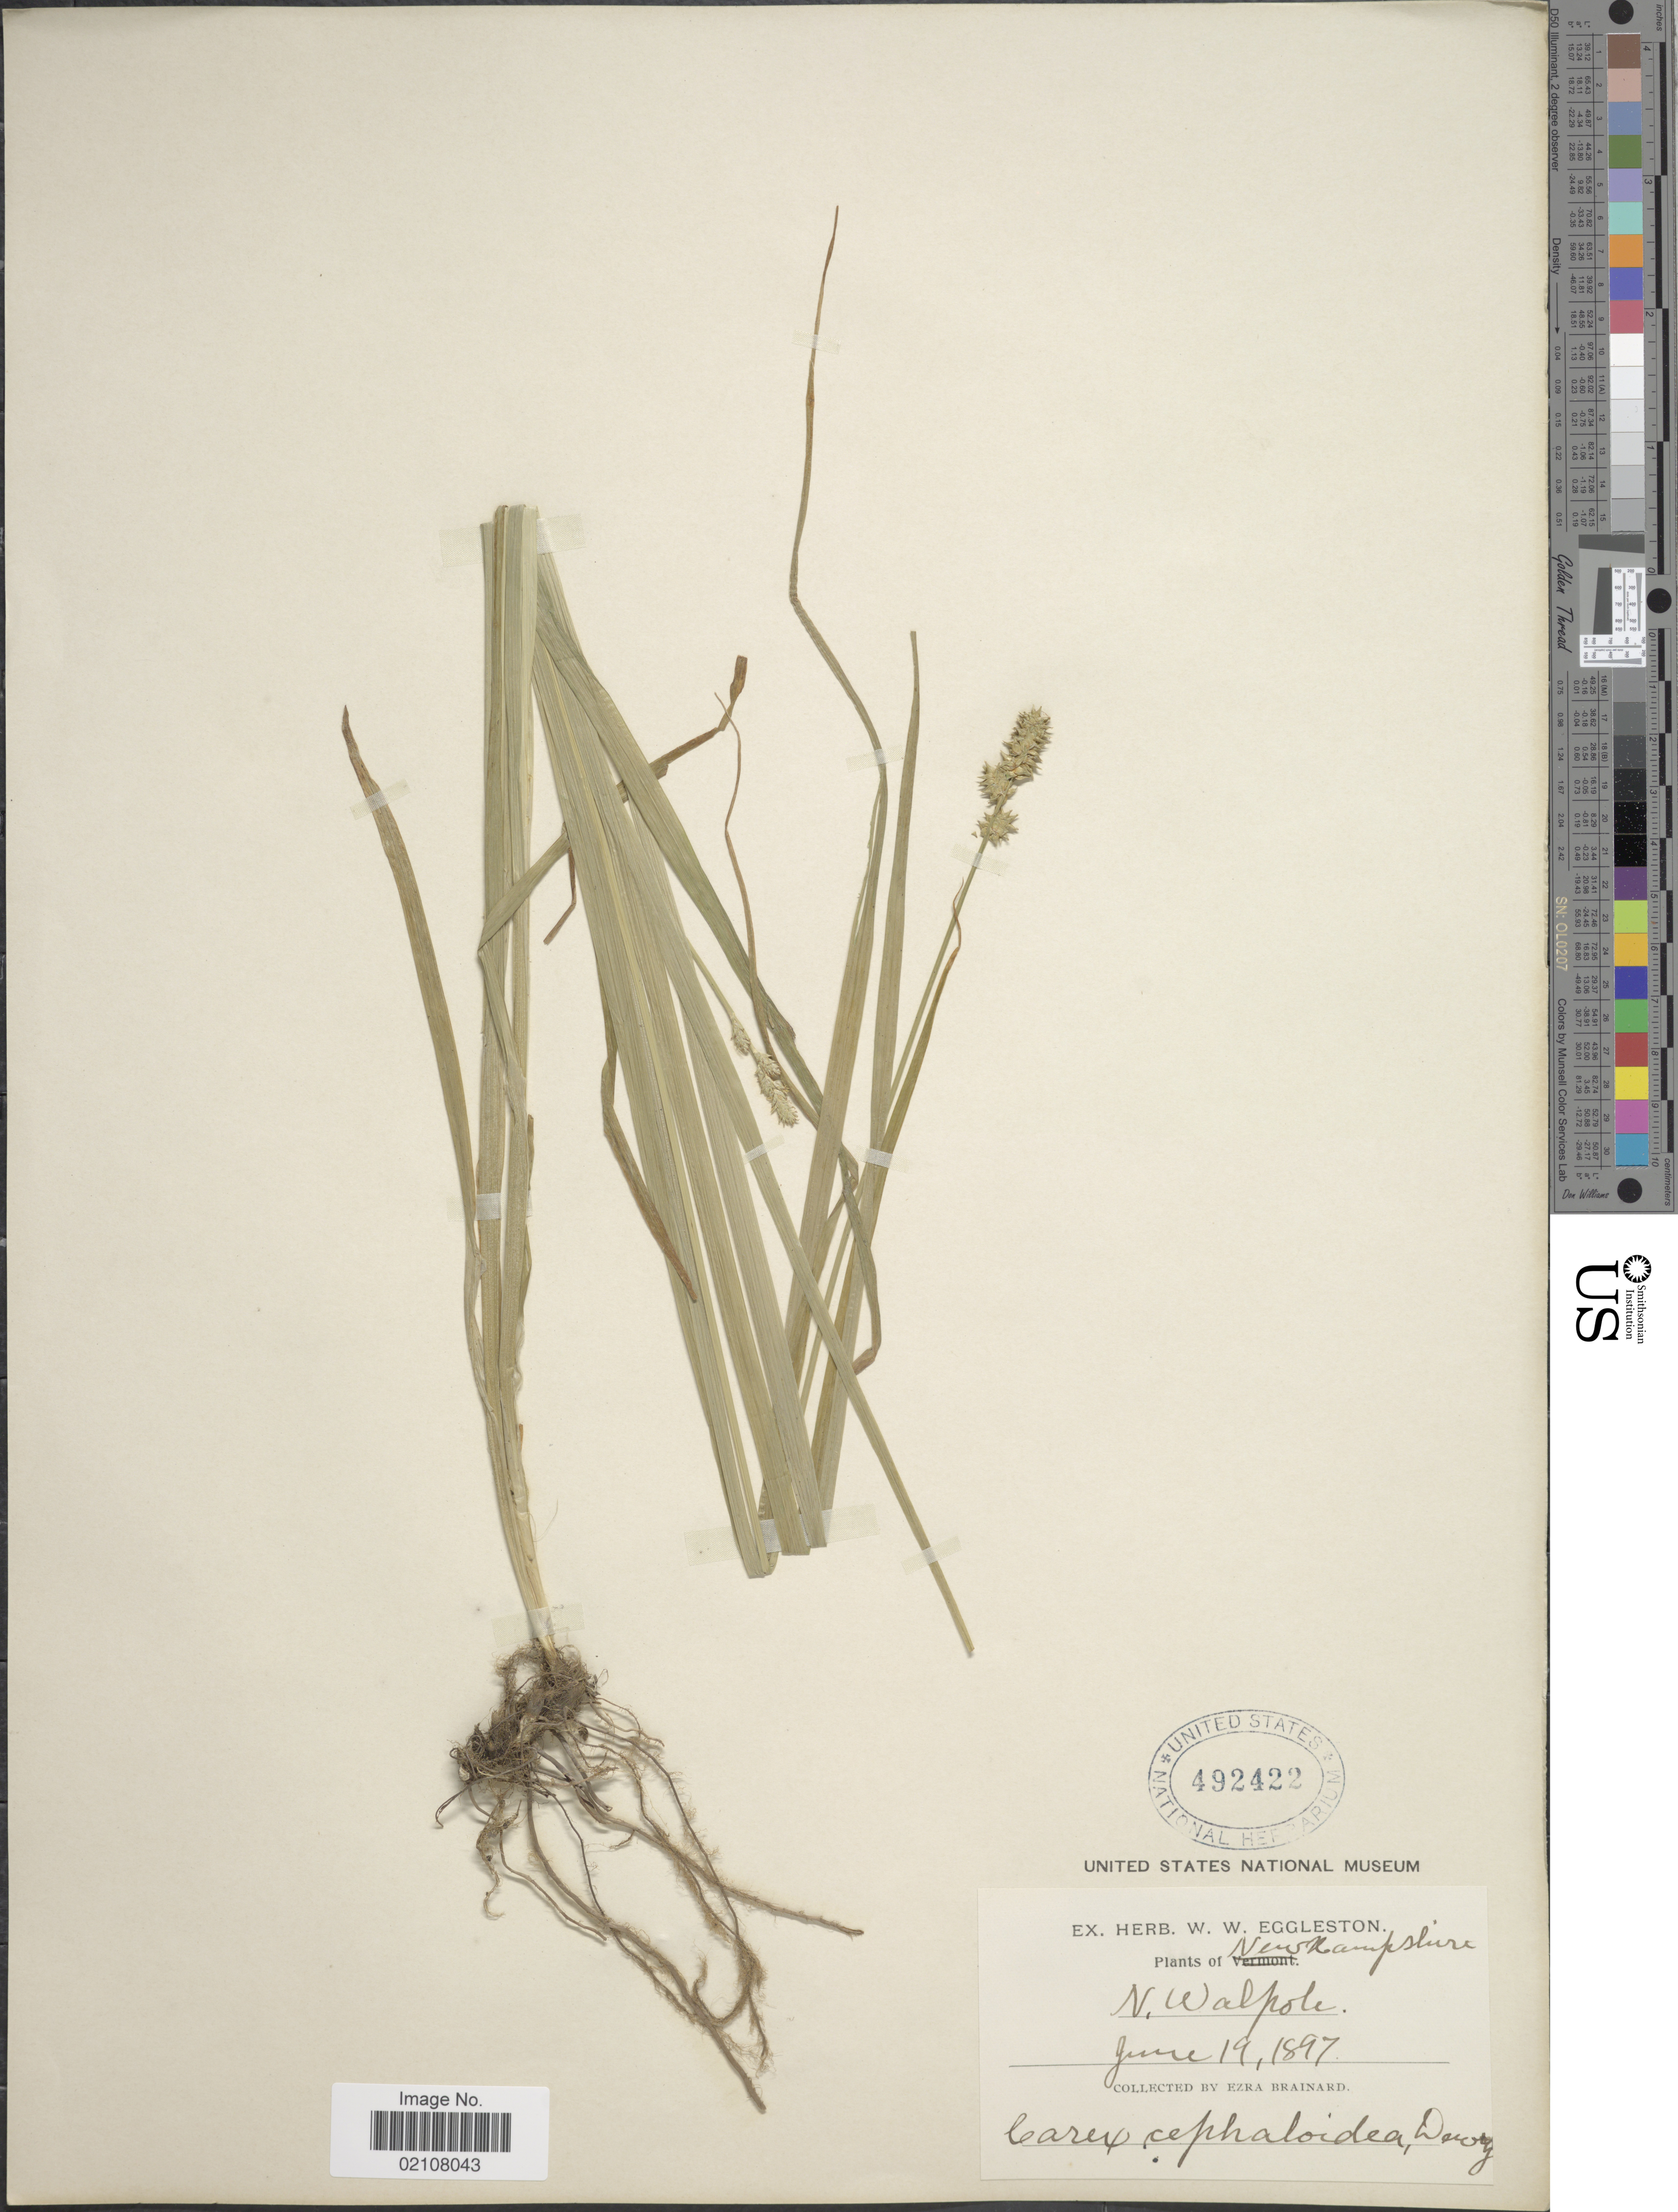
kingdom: Plantae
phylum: Tracheophyta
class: Liliopsida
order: Poales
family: Cyperaceae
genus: Carex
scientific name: Carex cephaloidea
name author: (Dewey) Dewey ex Boott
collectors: E. Brainard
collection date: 1897-06-19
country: United States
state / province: New Hampshire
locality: N. Walpole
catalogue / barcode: US 492422